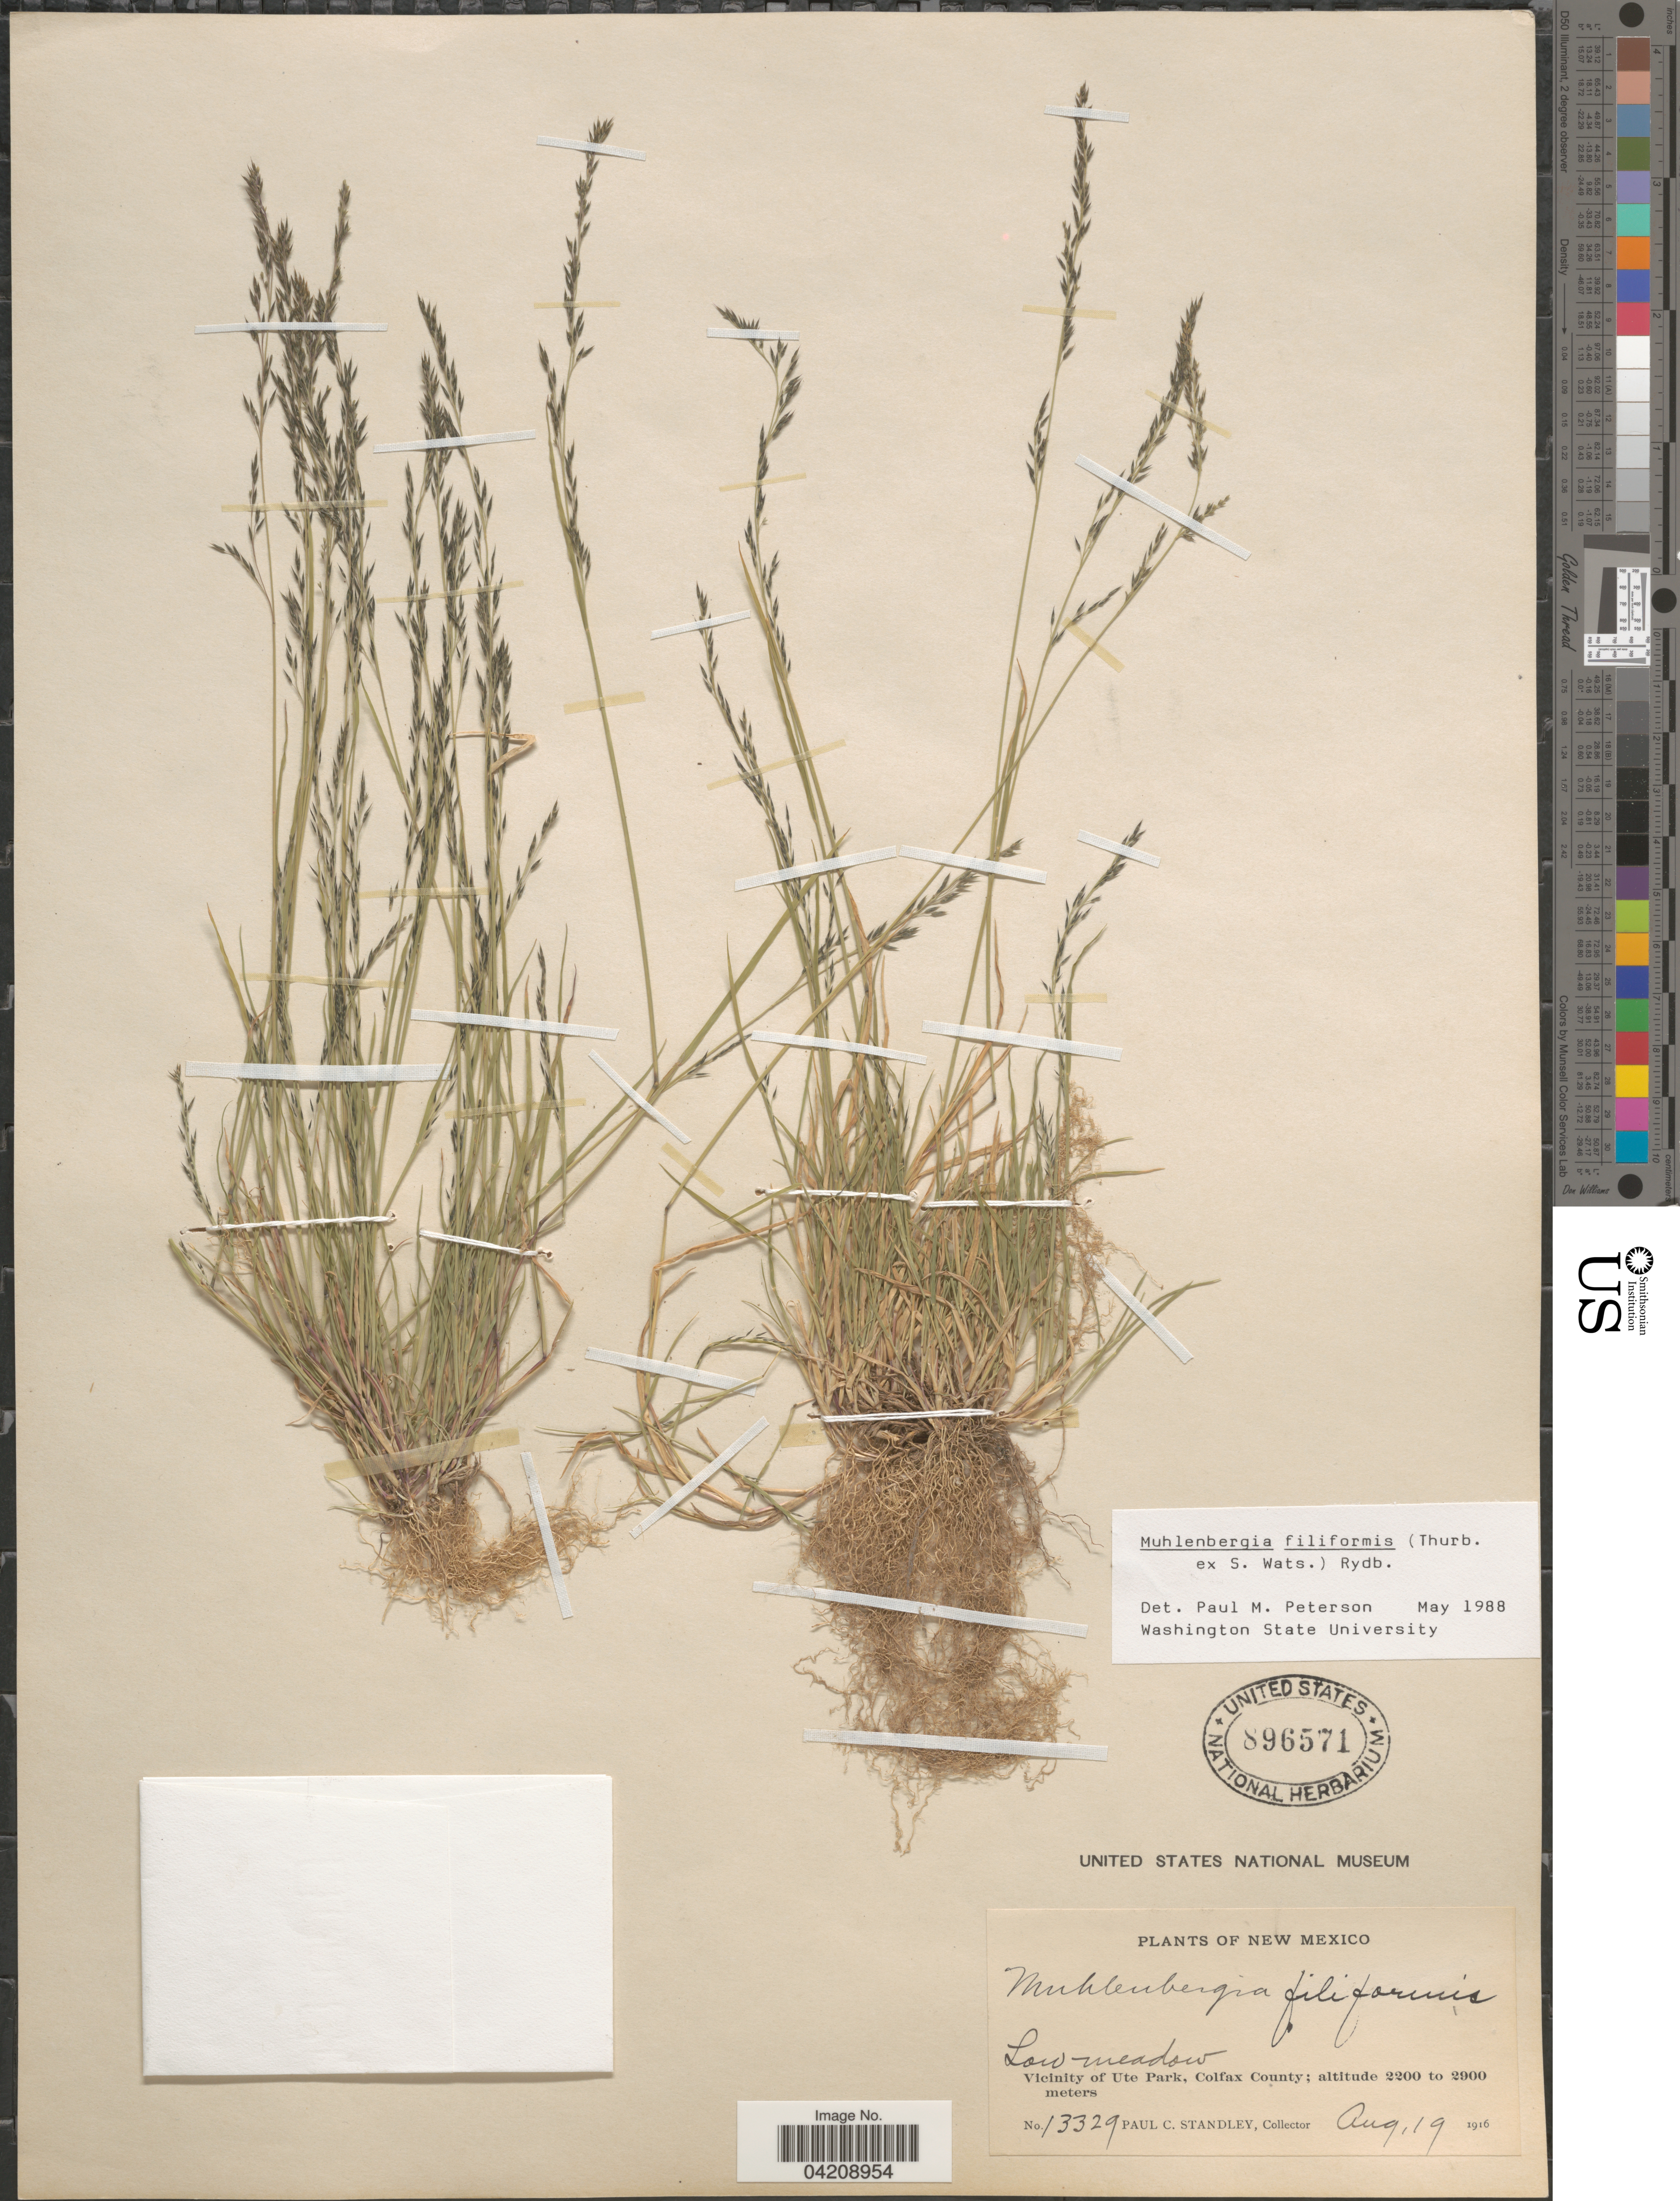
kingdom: Plantae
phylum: Tracheophyta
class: Liliopsida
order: Poales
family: Poaceae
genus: Muhlenbergia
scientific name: Muhlenbergia filiformis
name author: (Thurb. ex S. Watson) Rydb.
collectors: P. C. Standley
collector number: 13329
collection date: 1916-08-19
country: United States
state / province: New Mexico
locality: Low meadow. Vicinity of Ute Park, Colfax County.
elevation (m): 2200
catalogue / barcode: US 896571